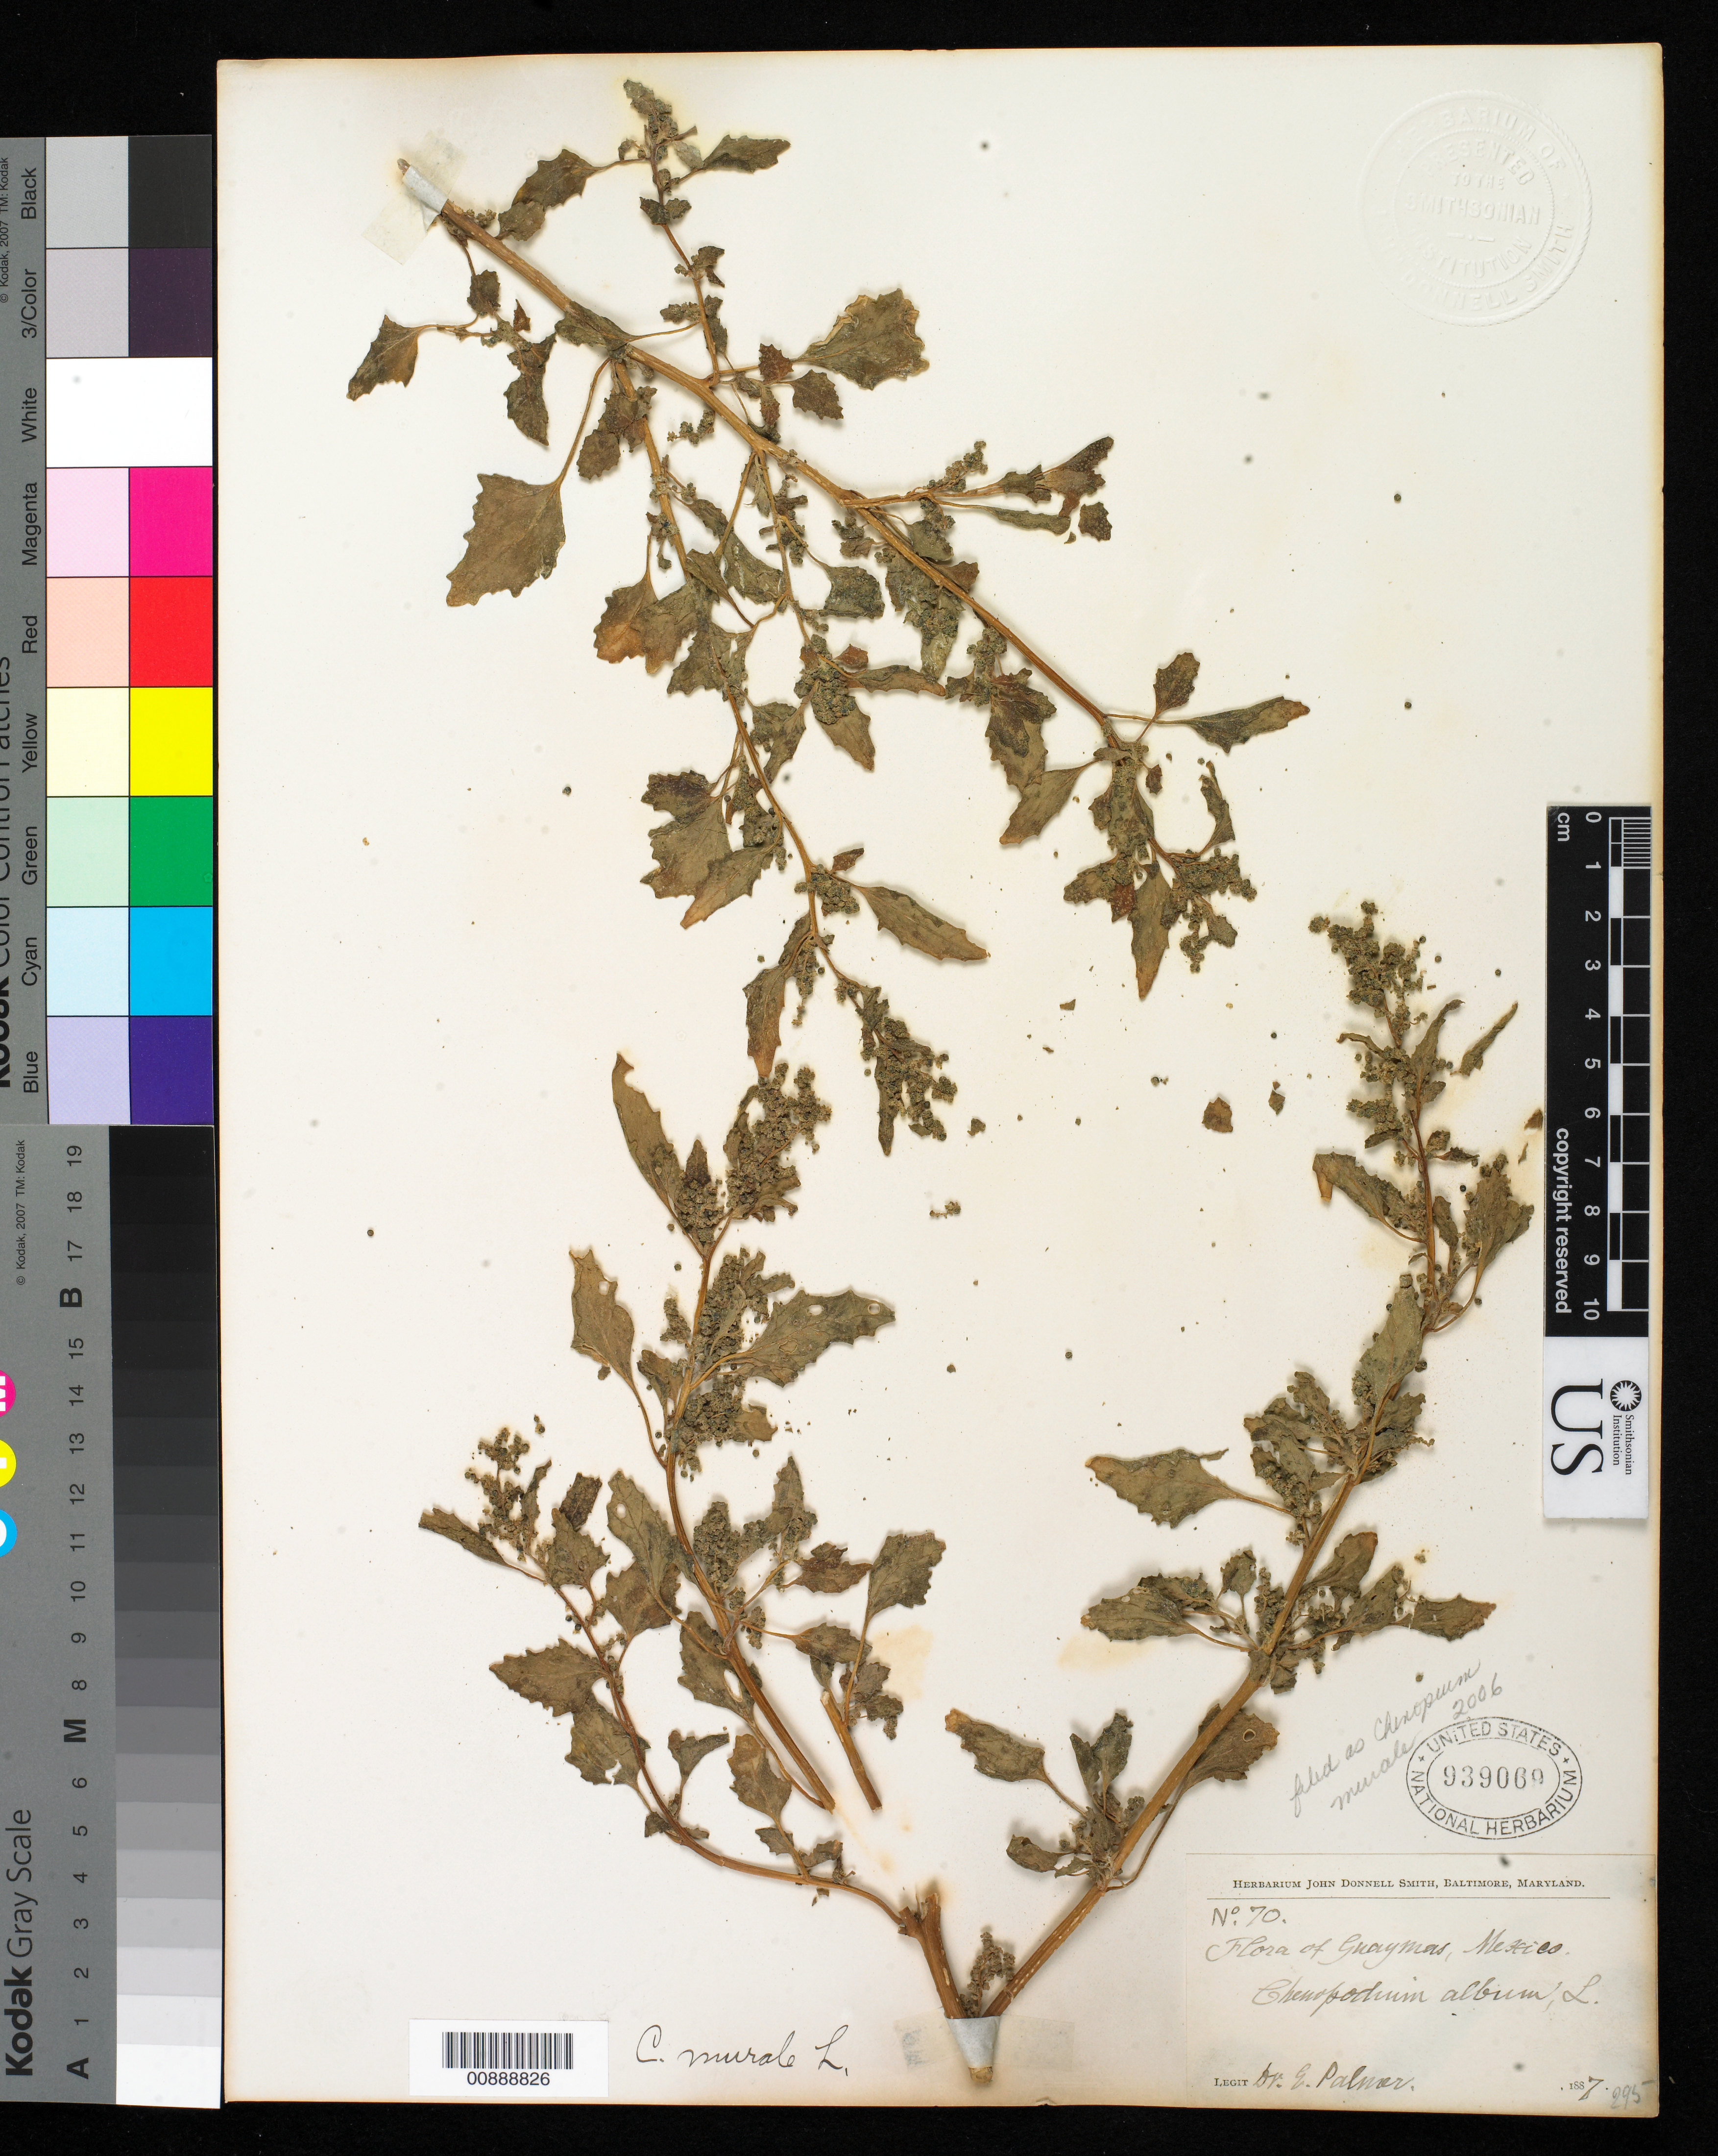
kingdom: Plantae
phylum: Tracheophyta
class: Magnoliopsida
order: Caryophyllales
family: Amaranthaceae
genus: Chenopodium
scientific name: Chenopodium murale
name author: L.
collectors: E. Palmer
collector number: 70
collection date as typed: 1887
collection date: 1887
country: Mexico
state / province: Sonora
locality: Guaymas, Sonora.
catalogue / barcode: US 939069